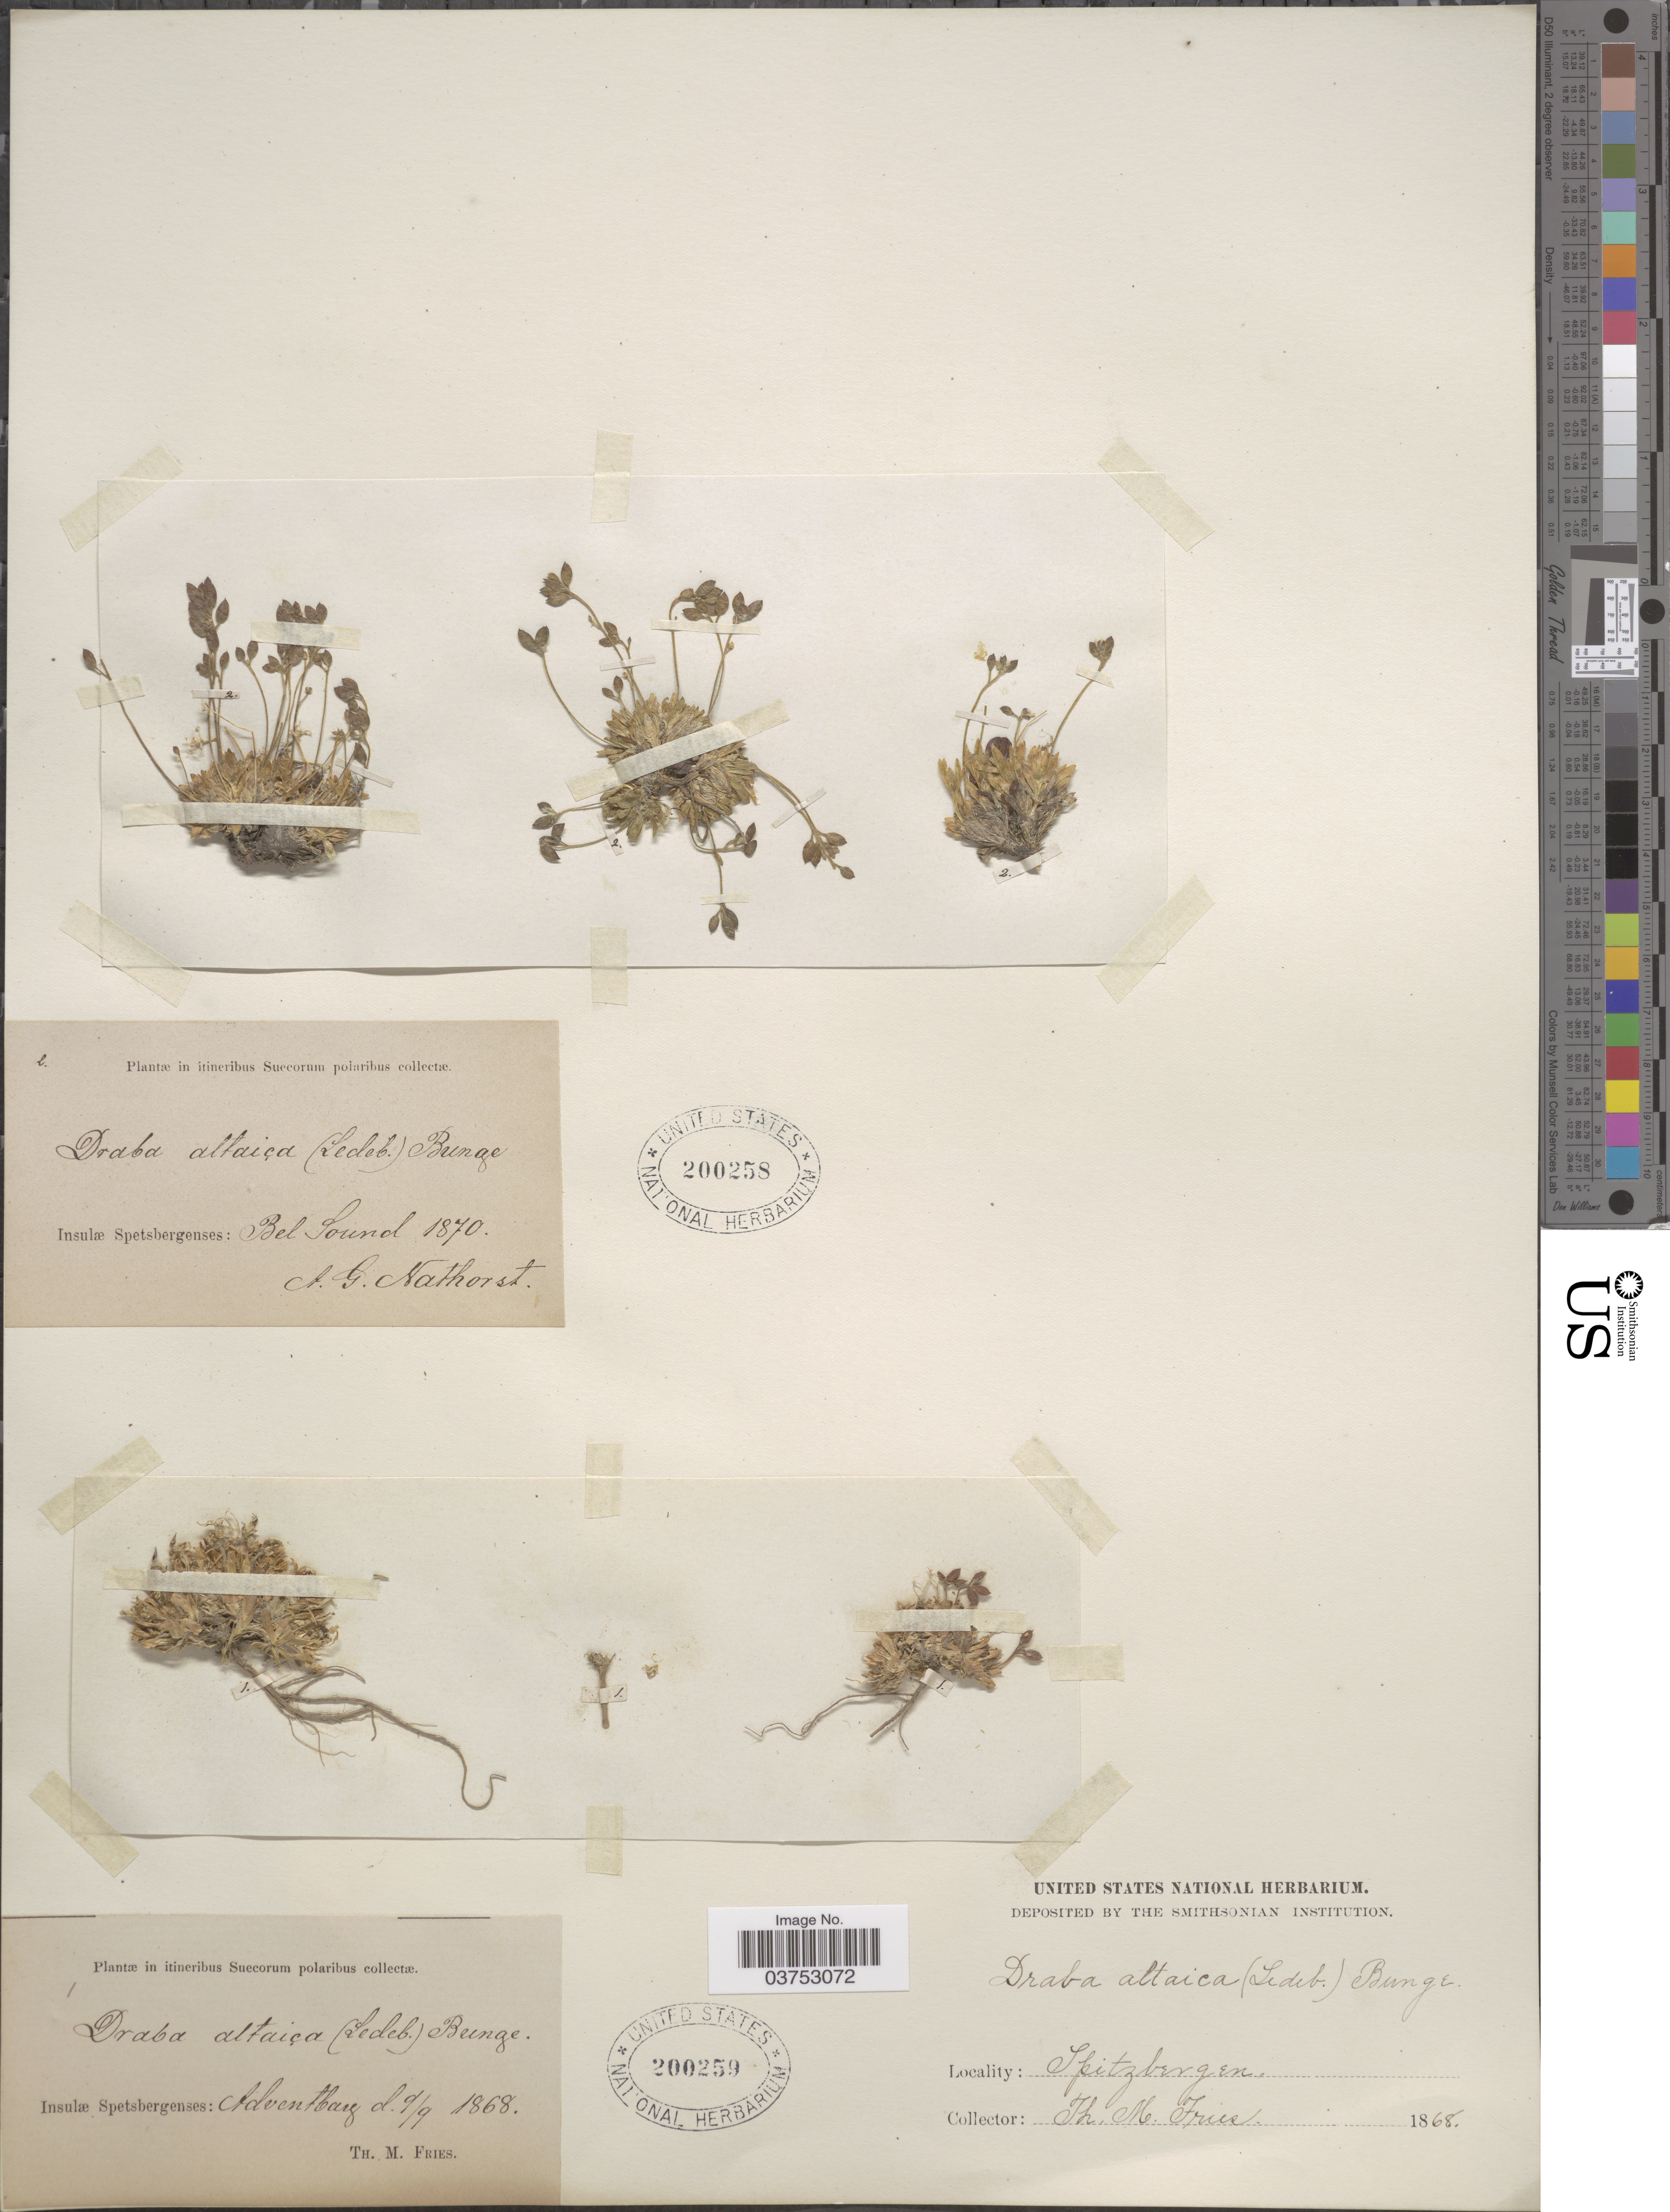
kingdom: Plantae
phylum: Tracheophyta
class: Magnoliopsida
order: Brassicales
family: Brassicaceae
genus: Draba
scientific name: Draba altaica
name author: (C.A. Mey.) Bunge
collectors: T. Fries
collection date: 1868-09-09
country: Norway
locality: Spitzbergen. Itineribus Suecorum polaribus. Insulæ Spetsbergenses: Adventbay.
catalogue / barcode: US 200259-2